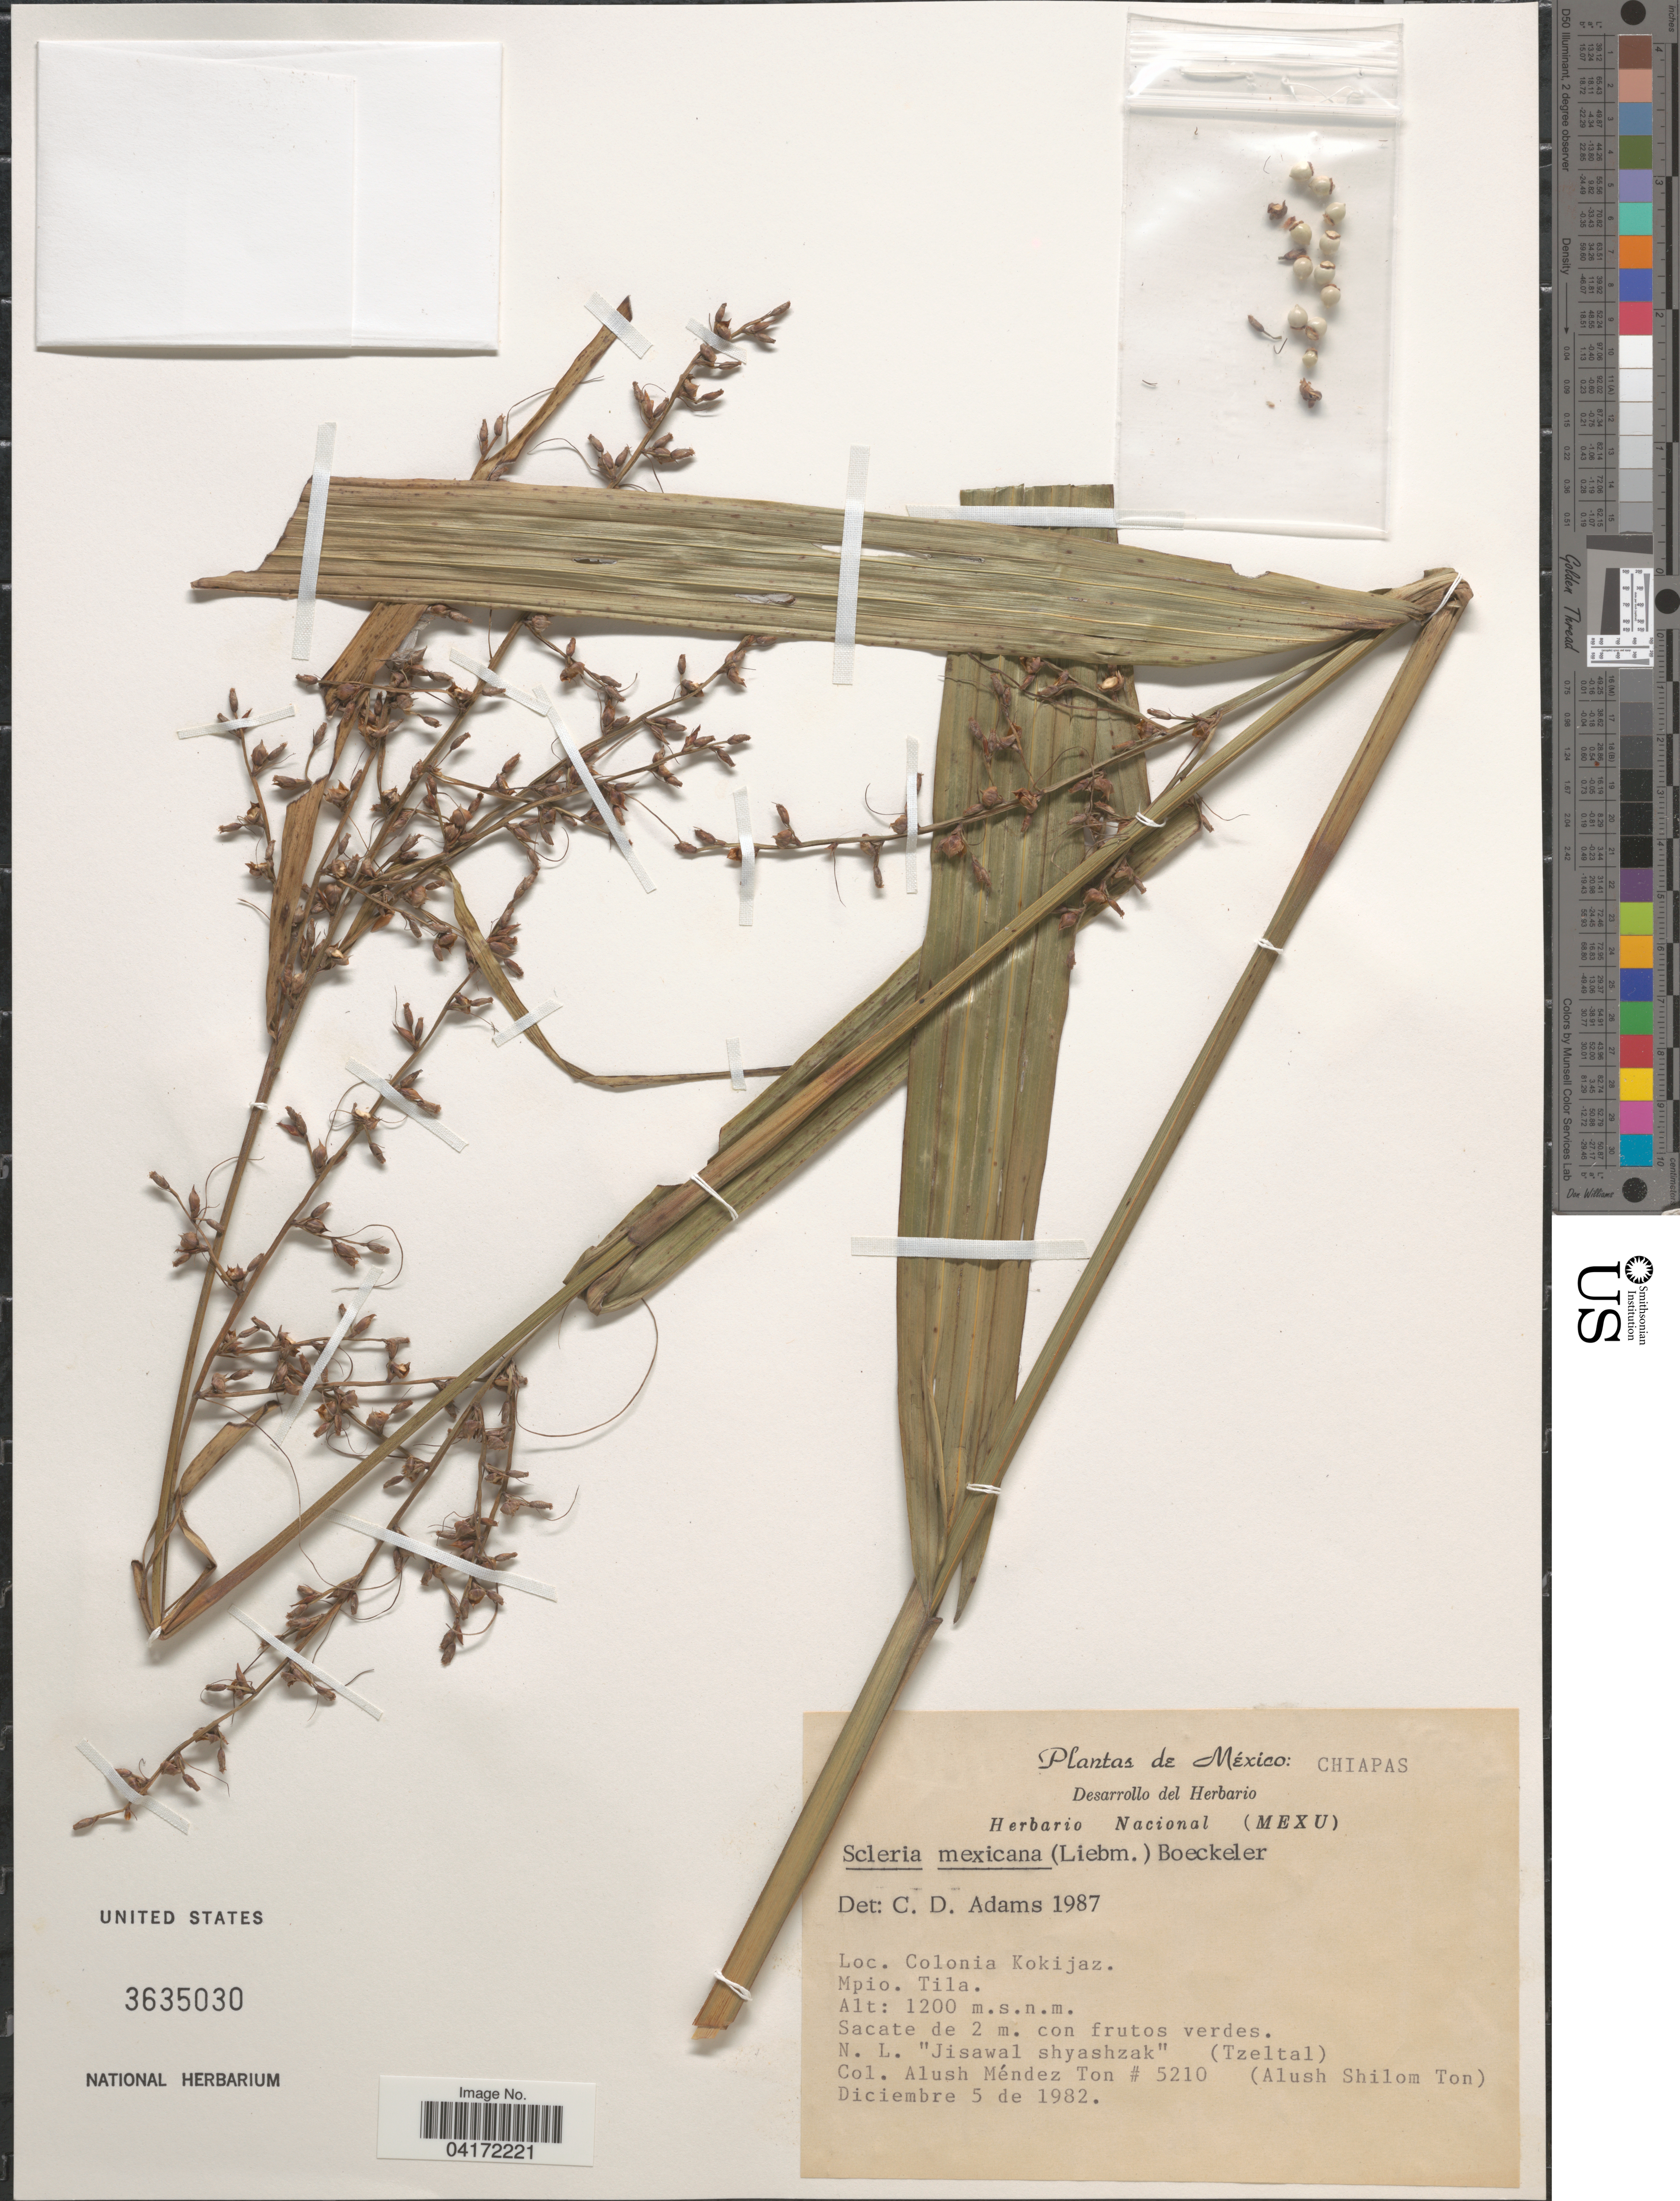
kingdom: Plantae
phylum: Tracheophyta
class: Liliopsida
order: Poales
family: Cyperaceae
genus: Scleria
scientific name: Scleria mexicana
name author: (Liebm.) Boeckeler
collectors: A. Méndez Ton & A. S. Ton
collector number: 5210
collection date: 1982-12-05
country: Mexico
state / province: Chiapas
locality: Colonia Kokijaz. Mpio. Tila.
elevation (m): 1200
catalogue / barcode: US 3635030